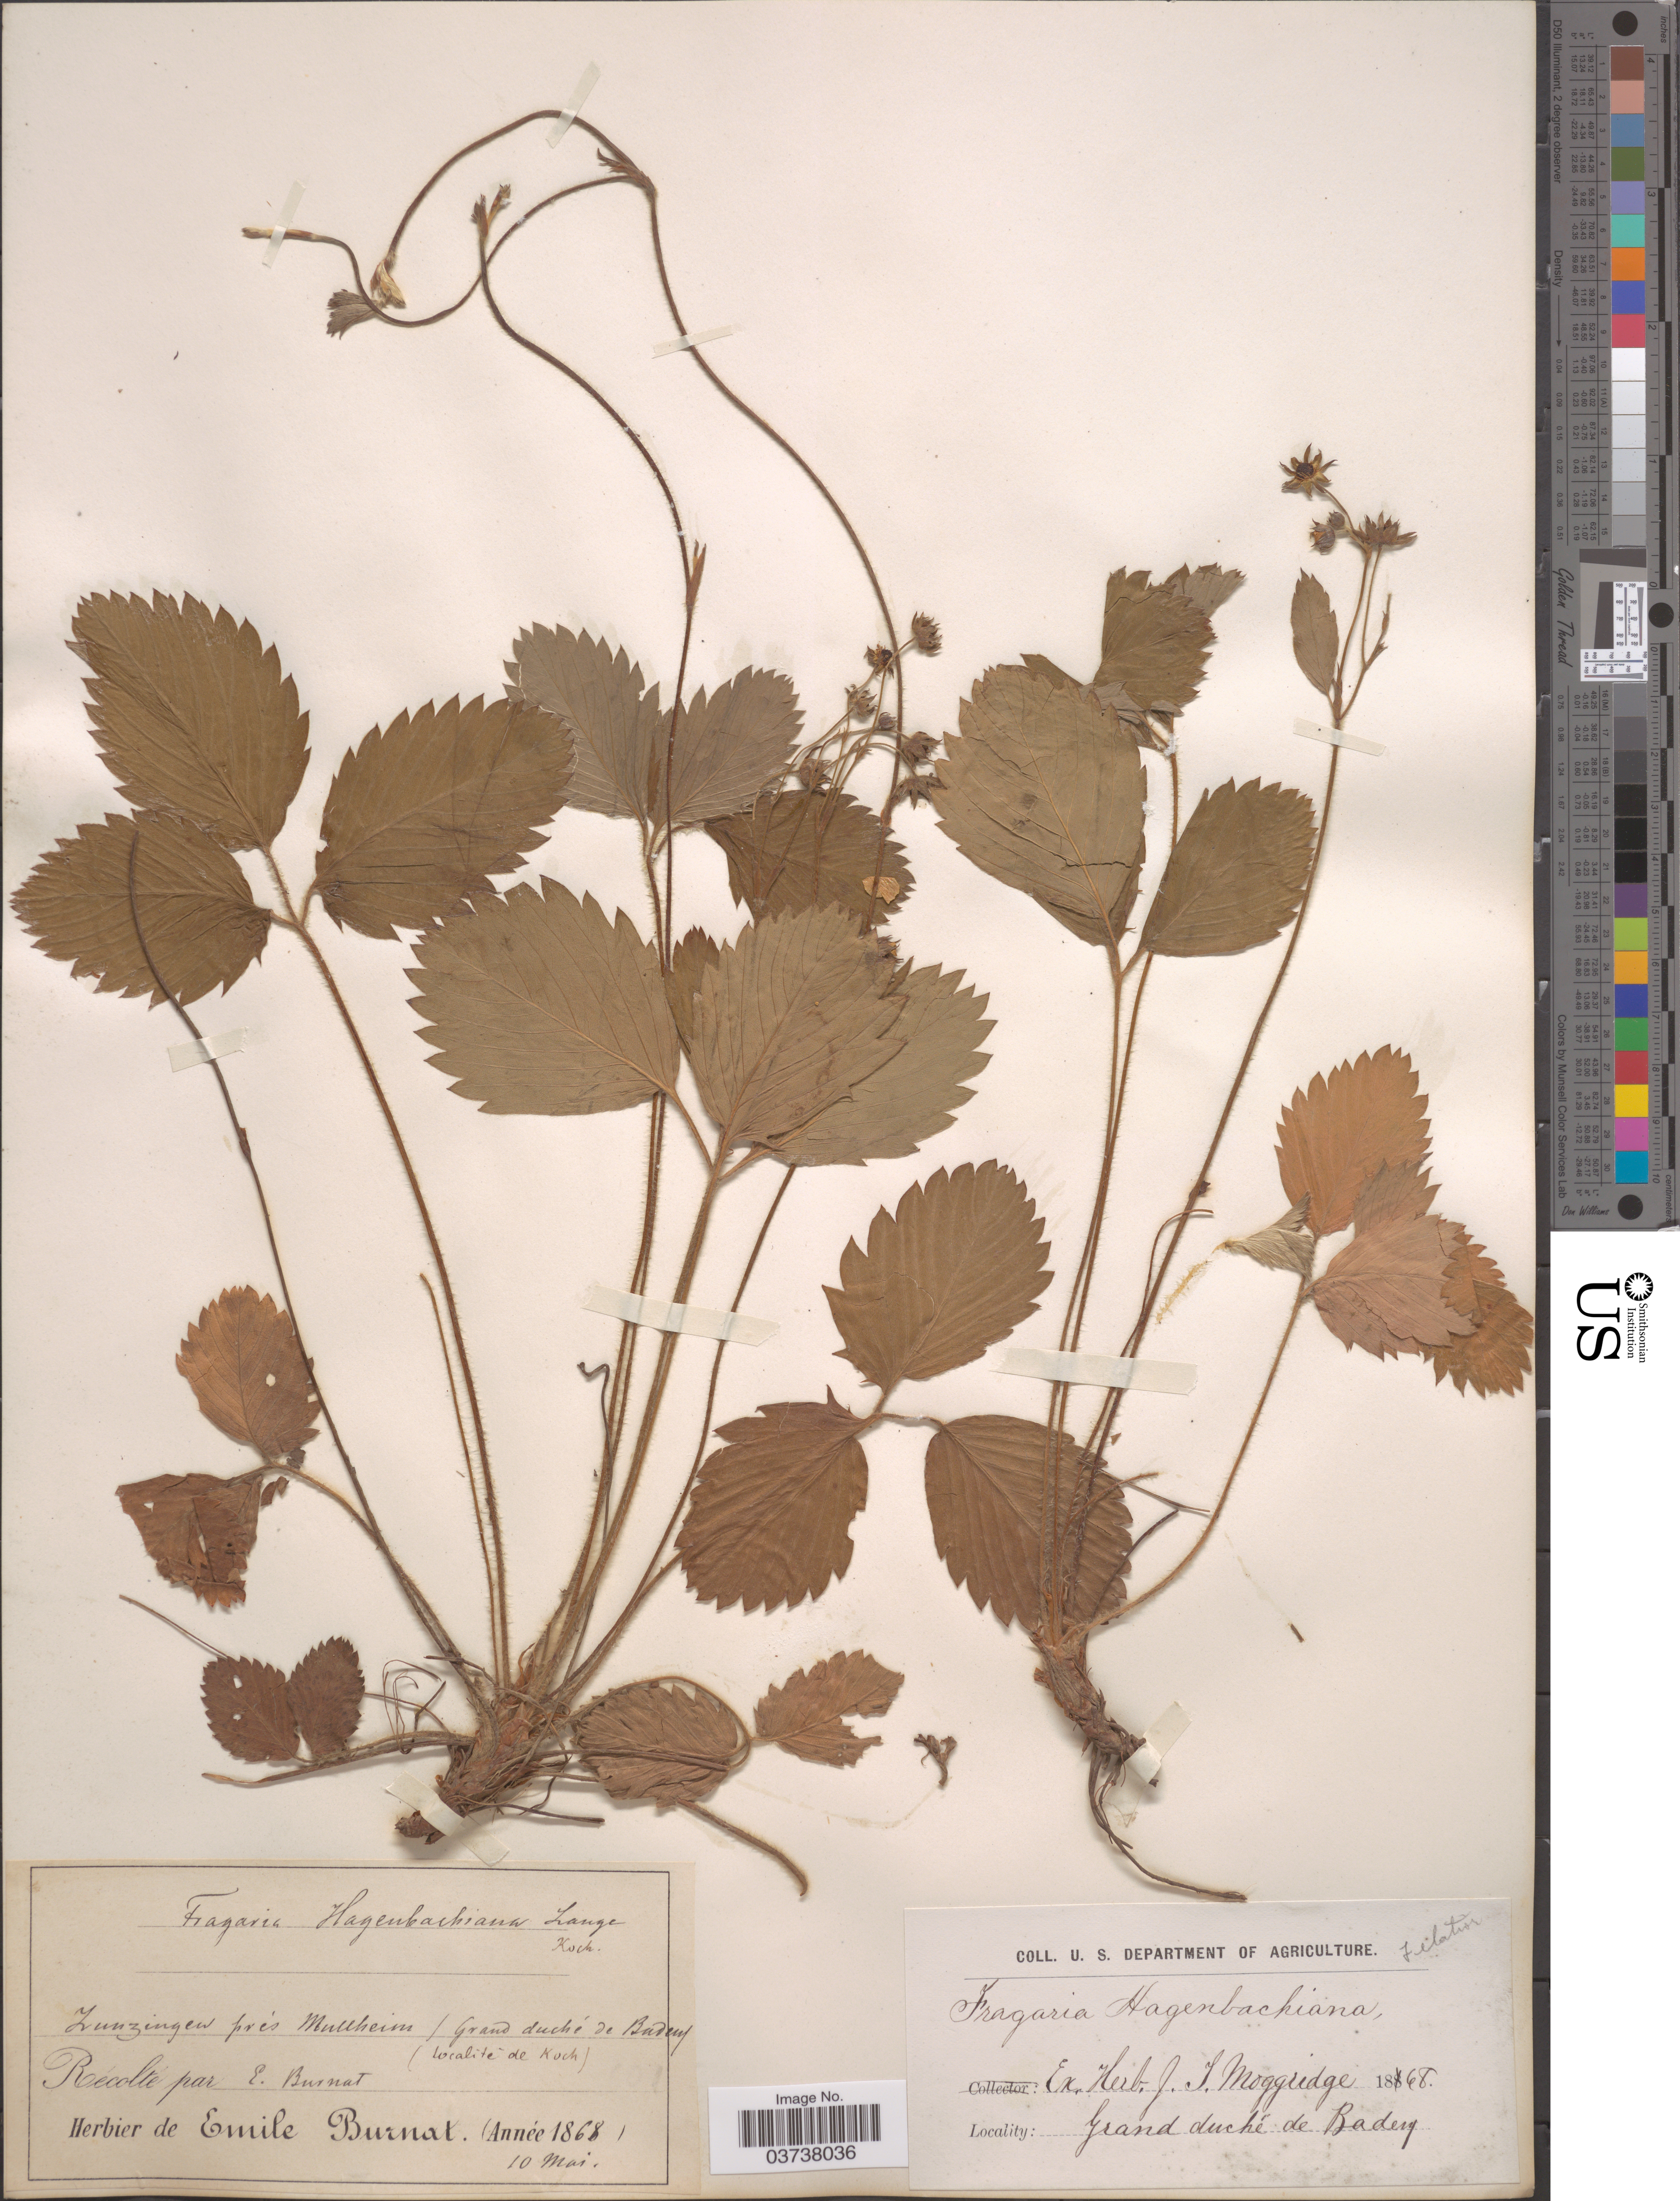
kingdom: Plantae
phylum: Tracheophyta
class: Magnoliopsida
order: Rosales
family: Rosaceae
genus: Fragaria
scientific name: Fragaria hagenbachiana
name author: K.H. Lang ex W.D.J. Koch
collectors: E. Burnat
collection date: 1868-05-10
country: Germany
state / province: Baden-Württemberg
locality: Zunzinger prés Mullheim (Grand duché de Baden, de Koch).